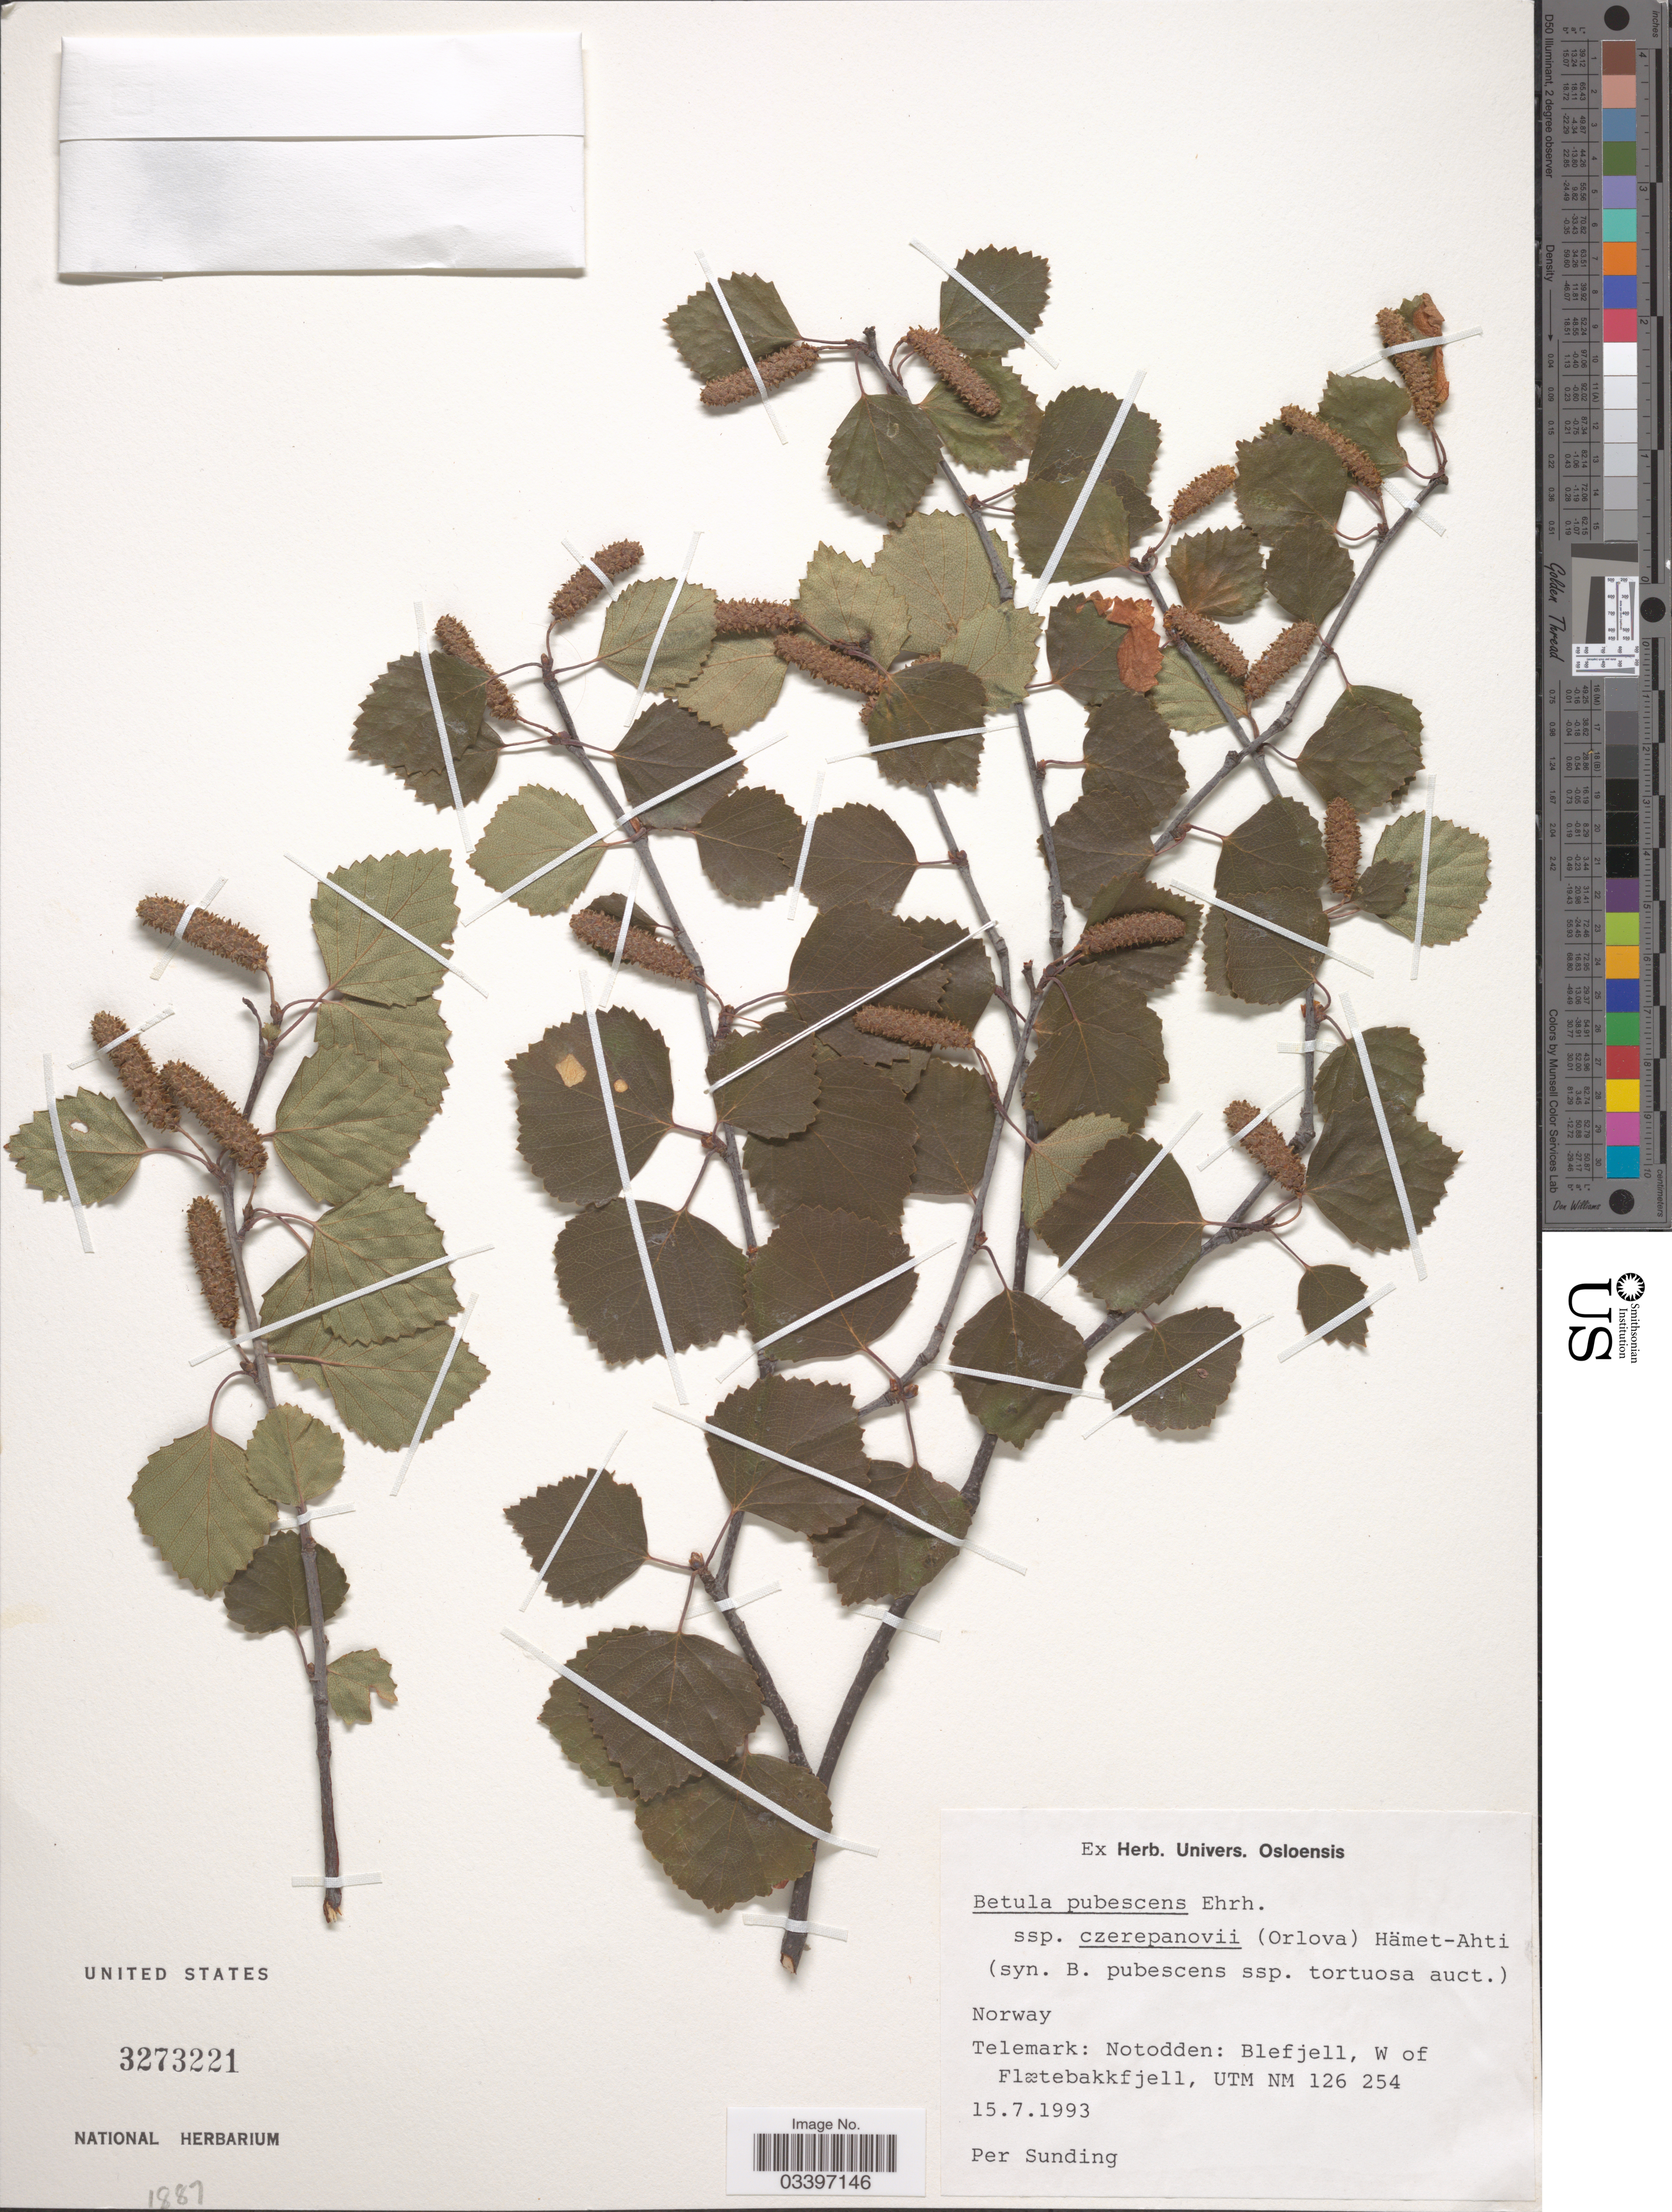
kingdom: Plantae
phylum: Tracheophyta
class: Magnoliopsida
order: Fagales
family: Betulaceae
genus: Betula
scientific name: Betula pubescens var. pumila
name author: (G. Zanoni ex Murray) Govaerts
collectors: P. O. Sunding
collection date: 1993-07-15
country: Norway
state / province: Telemark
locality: Notodden: Blefjell, W of Flætebakkfjell, UTM NM 126 254.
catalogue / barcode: US 3273221